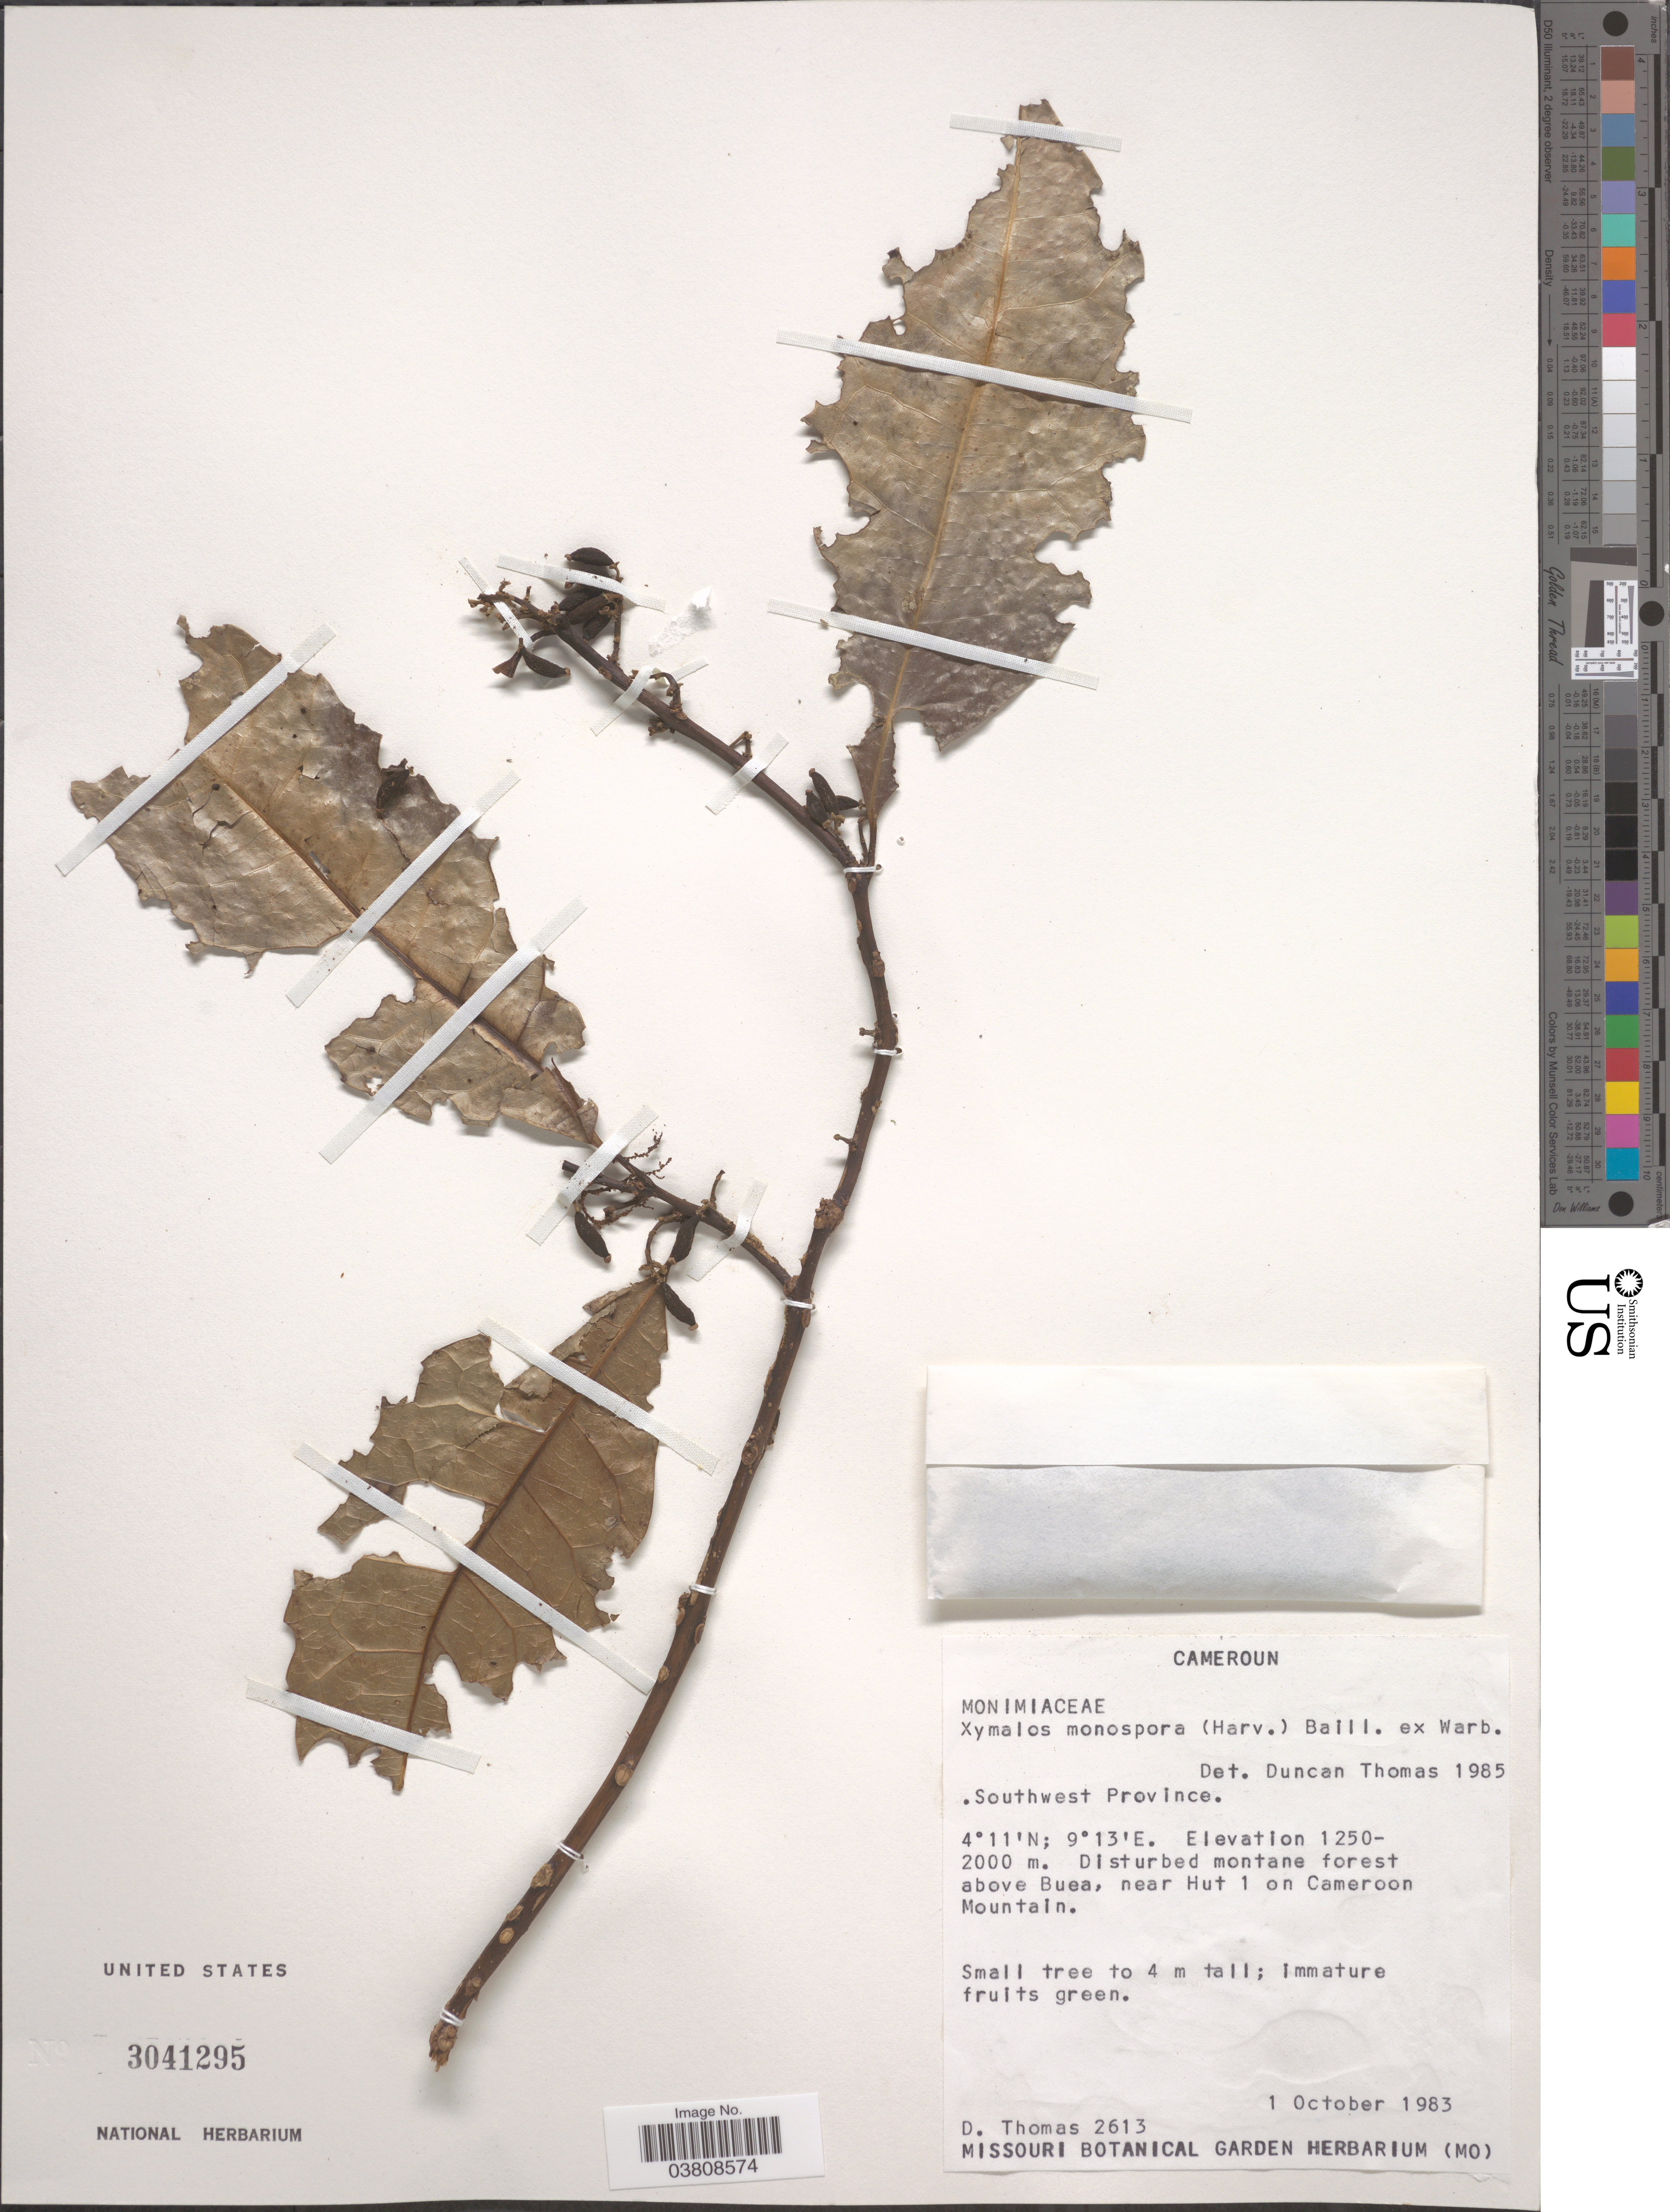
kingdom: Plantae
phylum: Tracheophyta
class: Magnoliopsida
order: Laurales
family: Monimiaceae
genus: Xymalos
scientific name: Xymalos monospora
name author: (Harv.) Baill.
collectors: D. Thomas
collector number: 2613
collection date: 1983-10-01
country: Cameroon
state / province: Sud-Ouest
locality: Cameroun. Southwest Province. Above Buea, near Hut 1 on Cameroon Mountain.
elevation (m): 1250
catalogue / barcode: US 3041295